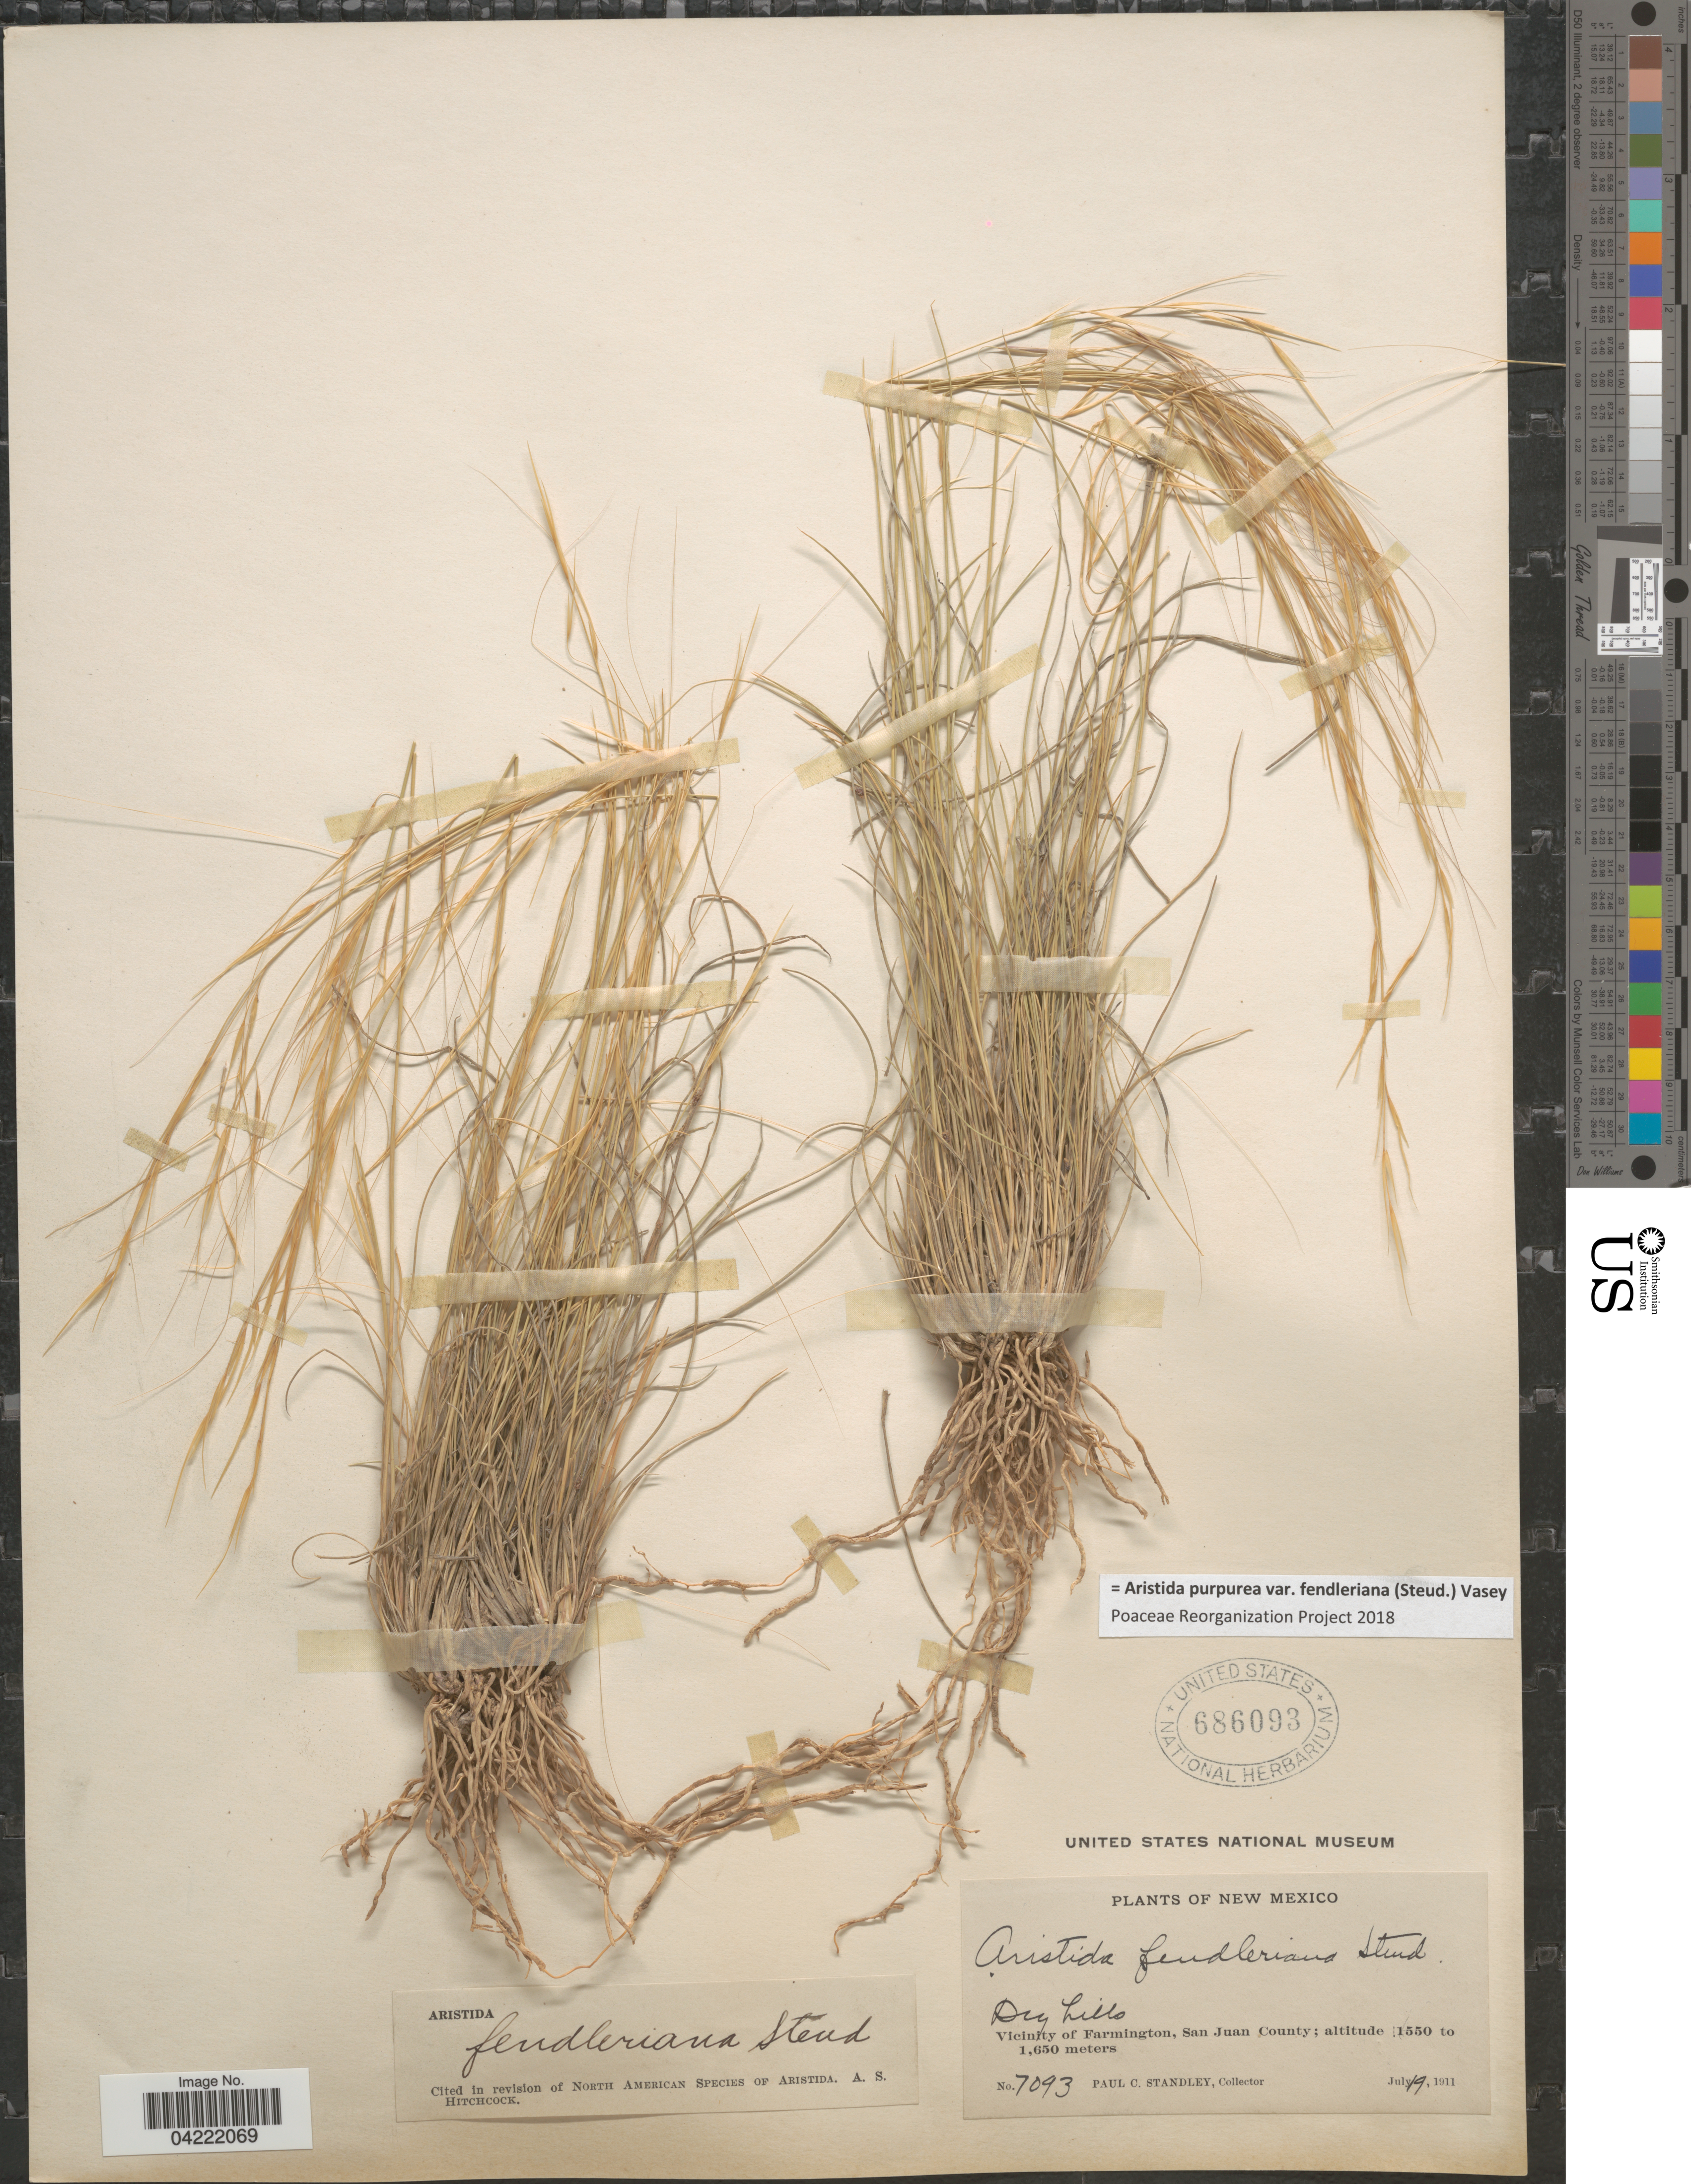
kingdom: Plantae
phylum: Tracheophyta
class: Liliopsida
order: Poales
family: Poaceae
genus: Aristida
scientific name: Aristida purpurea var. fendleriana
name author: (Steud.) Vasey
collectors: P. C. Standley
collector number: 7093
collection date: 1911-07-19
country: United States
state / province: New Mexico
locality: Dry hills. Vicinity of Farmington, San Juan County.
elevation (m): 1550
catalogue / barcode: US 686093